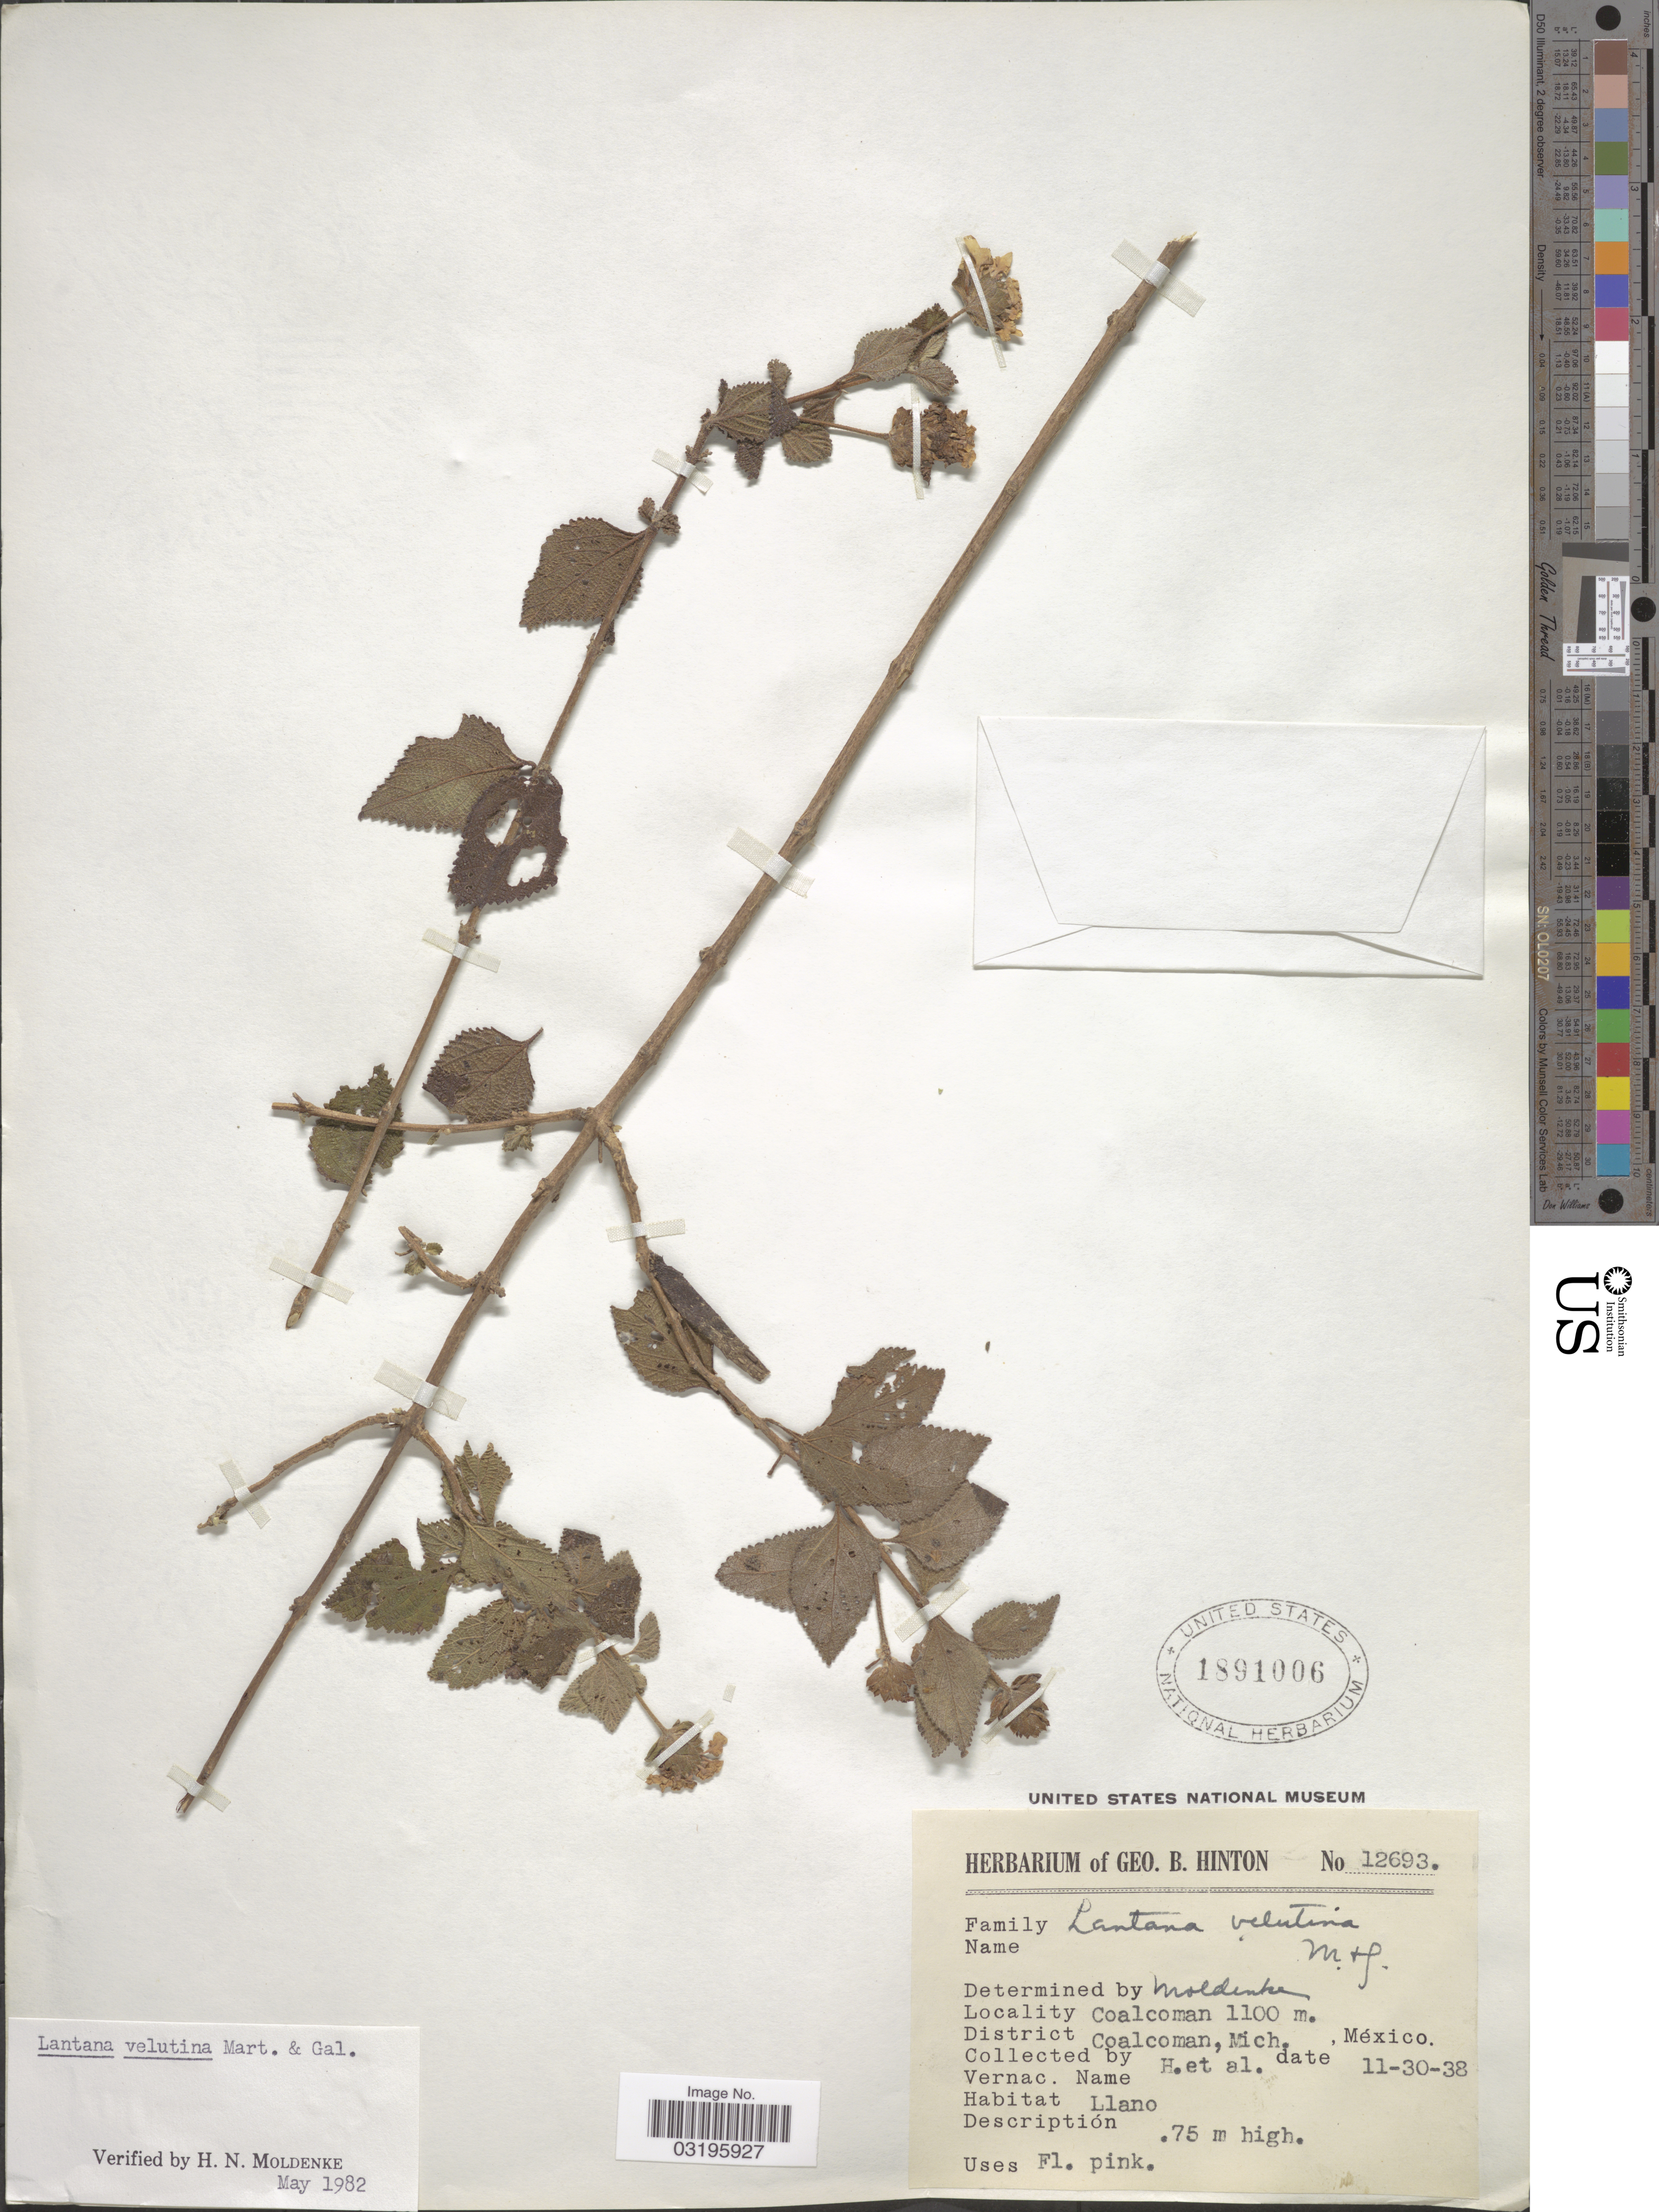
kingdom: Plantae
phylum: Tracheophyta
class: Magnoliopsida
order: Lamiales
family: Verbenaceae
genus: Lantana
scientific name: Lantana velutina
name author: M. Martens & Galeotti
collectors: G. B. Hinton & et al.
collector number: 12693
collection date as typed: Transcribed d/m/y: 30/11/38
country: Mexico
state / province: Michoacán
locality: Coalcoman. District Coalcoman.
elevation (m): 1100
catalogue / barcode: US 1891006